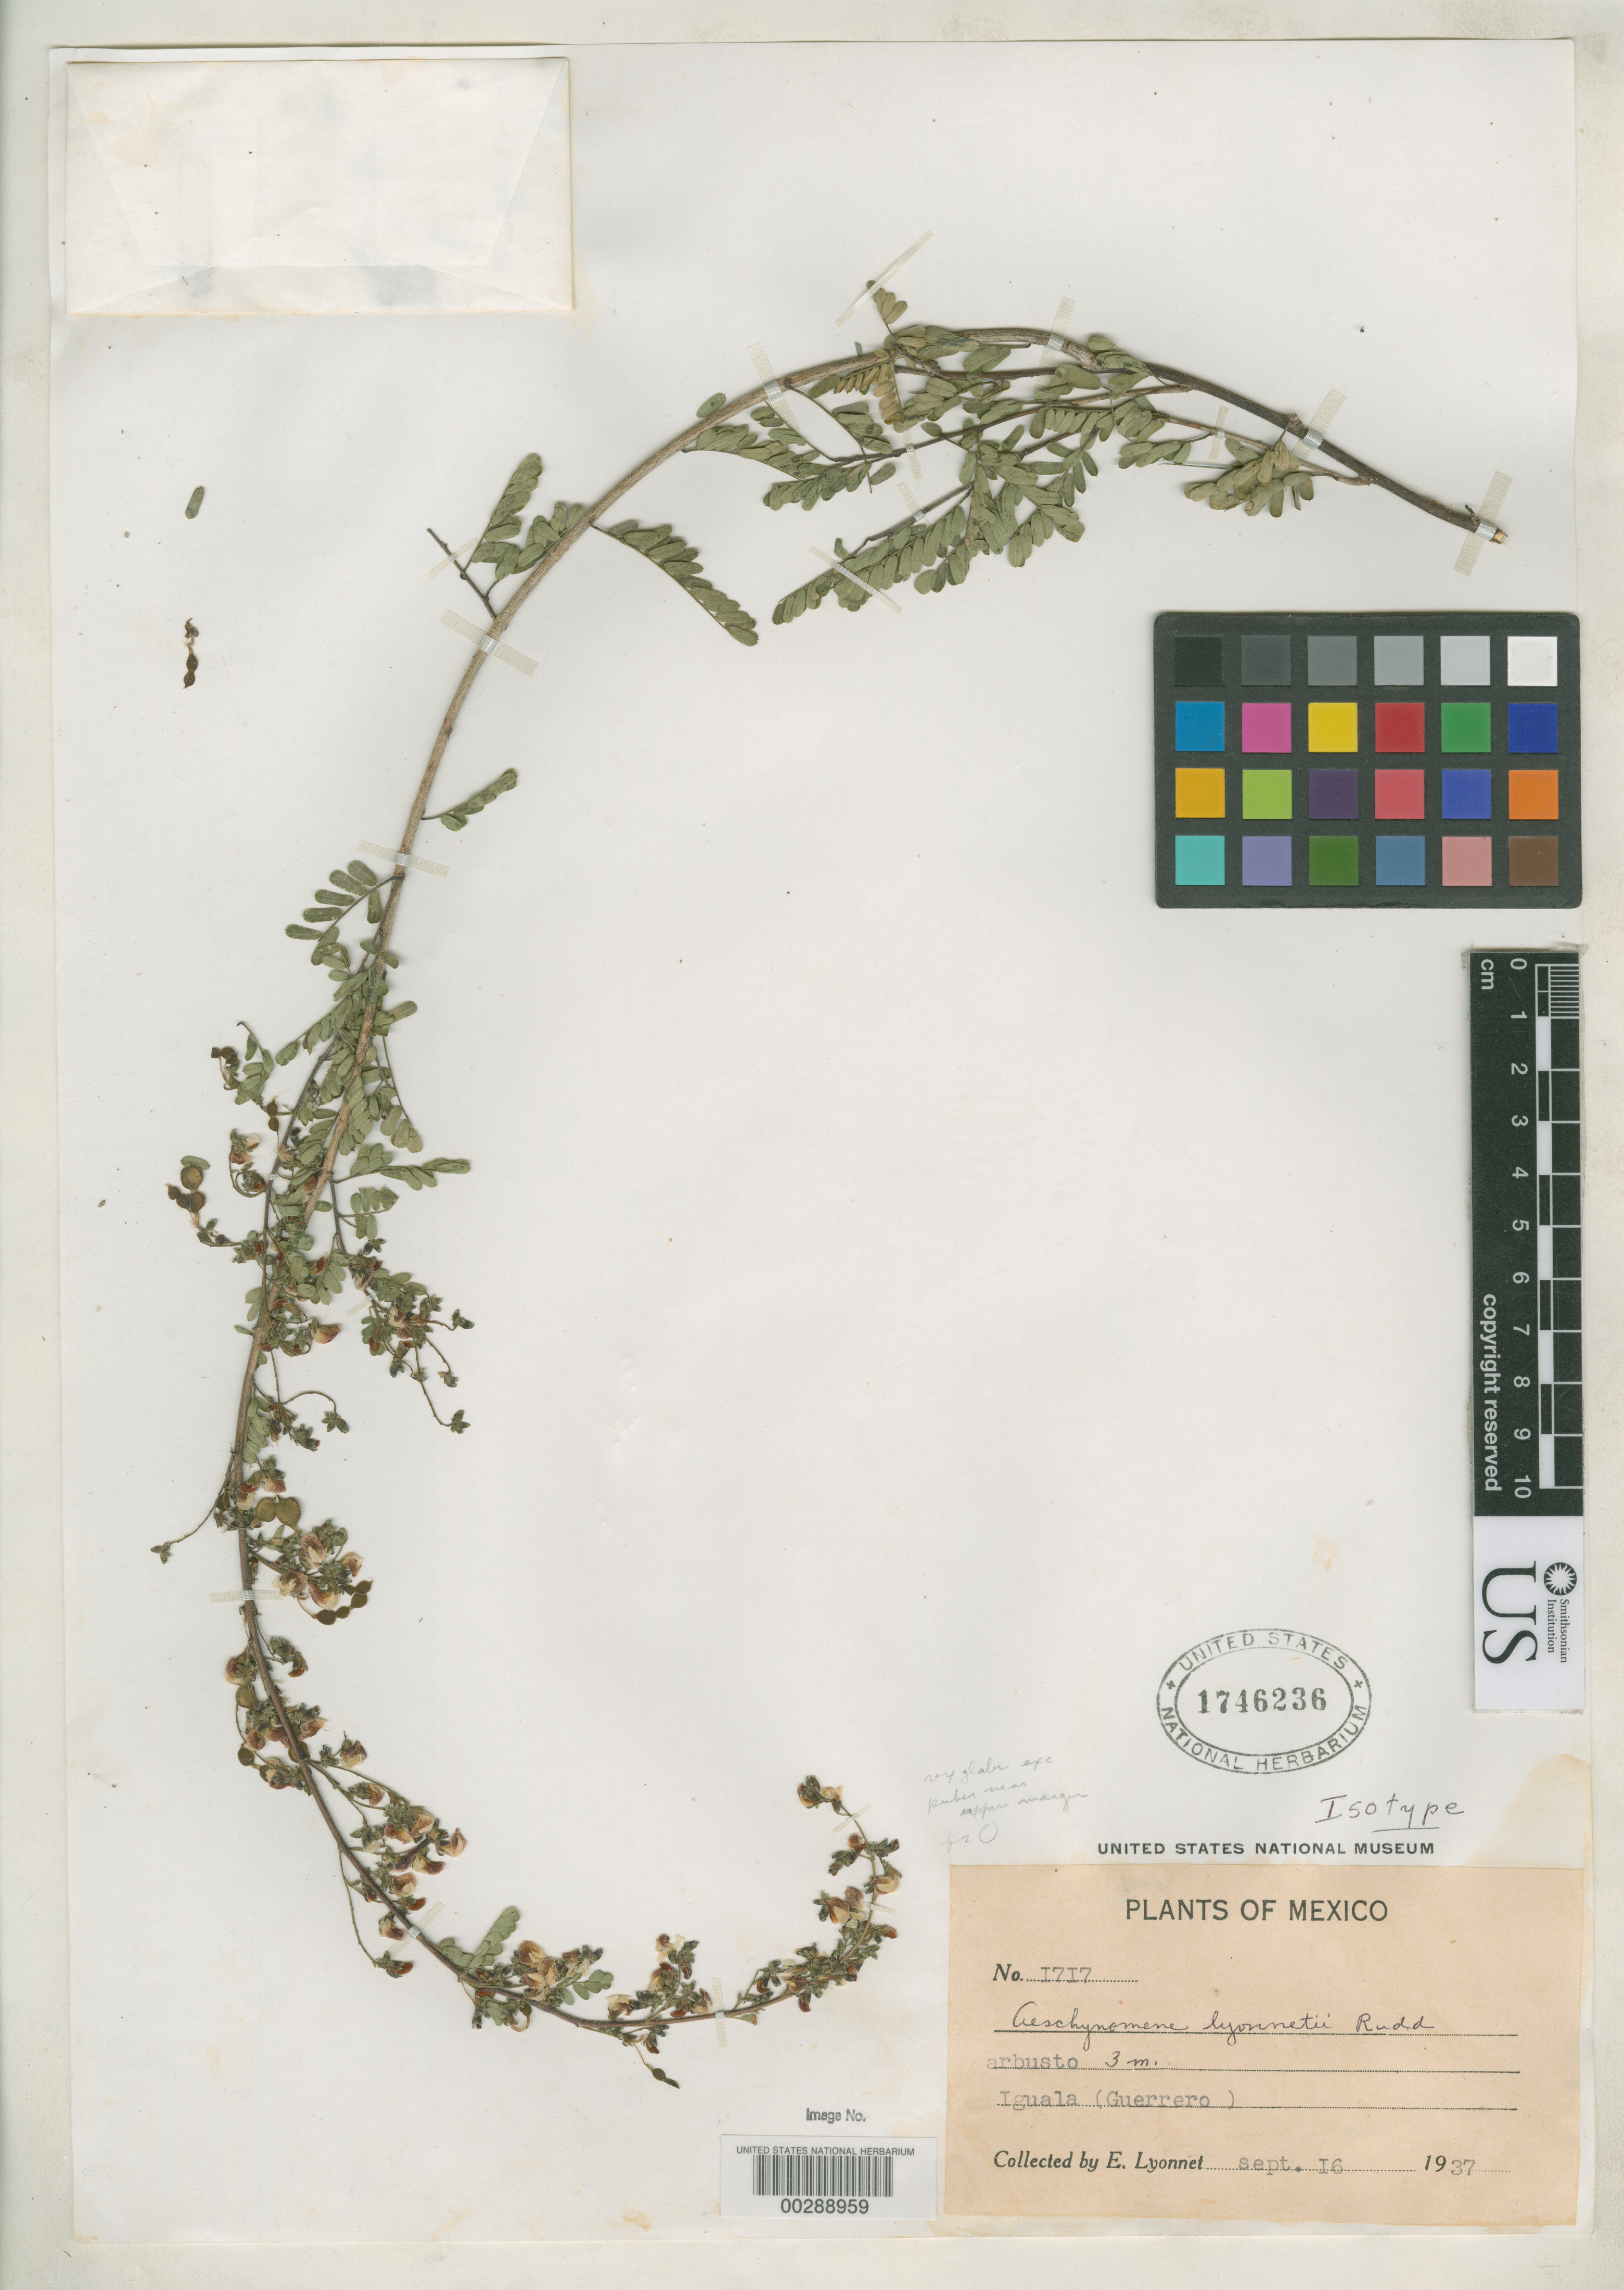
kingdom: Plantae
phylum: Tracheophyta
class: Magnoliopsida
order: Fabales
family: Fabaceae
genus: Aeschynomene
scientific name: Aeschynomene lyonnetii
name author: Rudd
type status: Isotype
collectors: Bro. E. Lyonnet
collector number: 1717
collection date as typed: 16 Sep 1937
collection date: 1937-09-16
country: Mexico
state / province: Guerrero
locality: Iguala.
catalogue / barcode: US 1746236